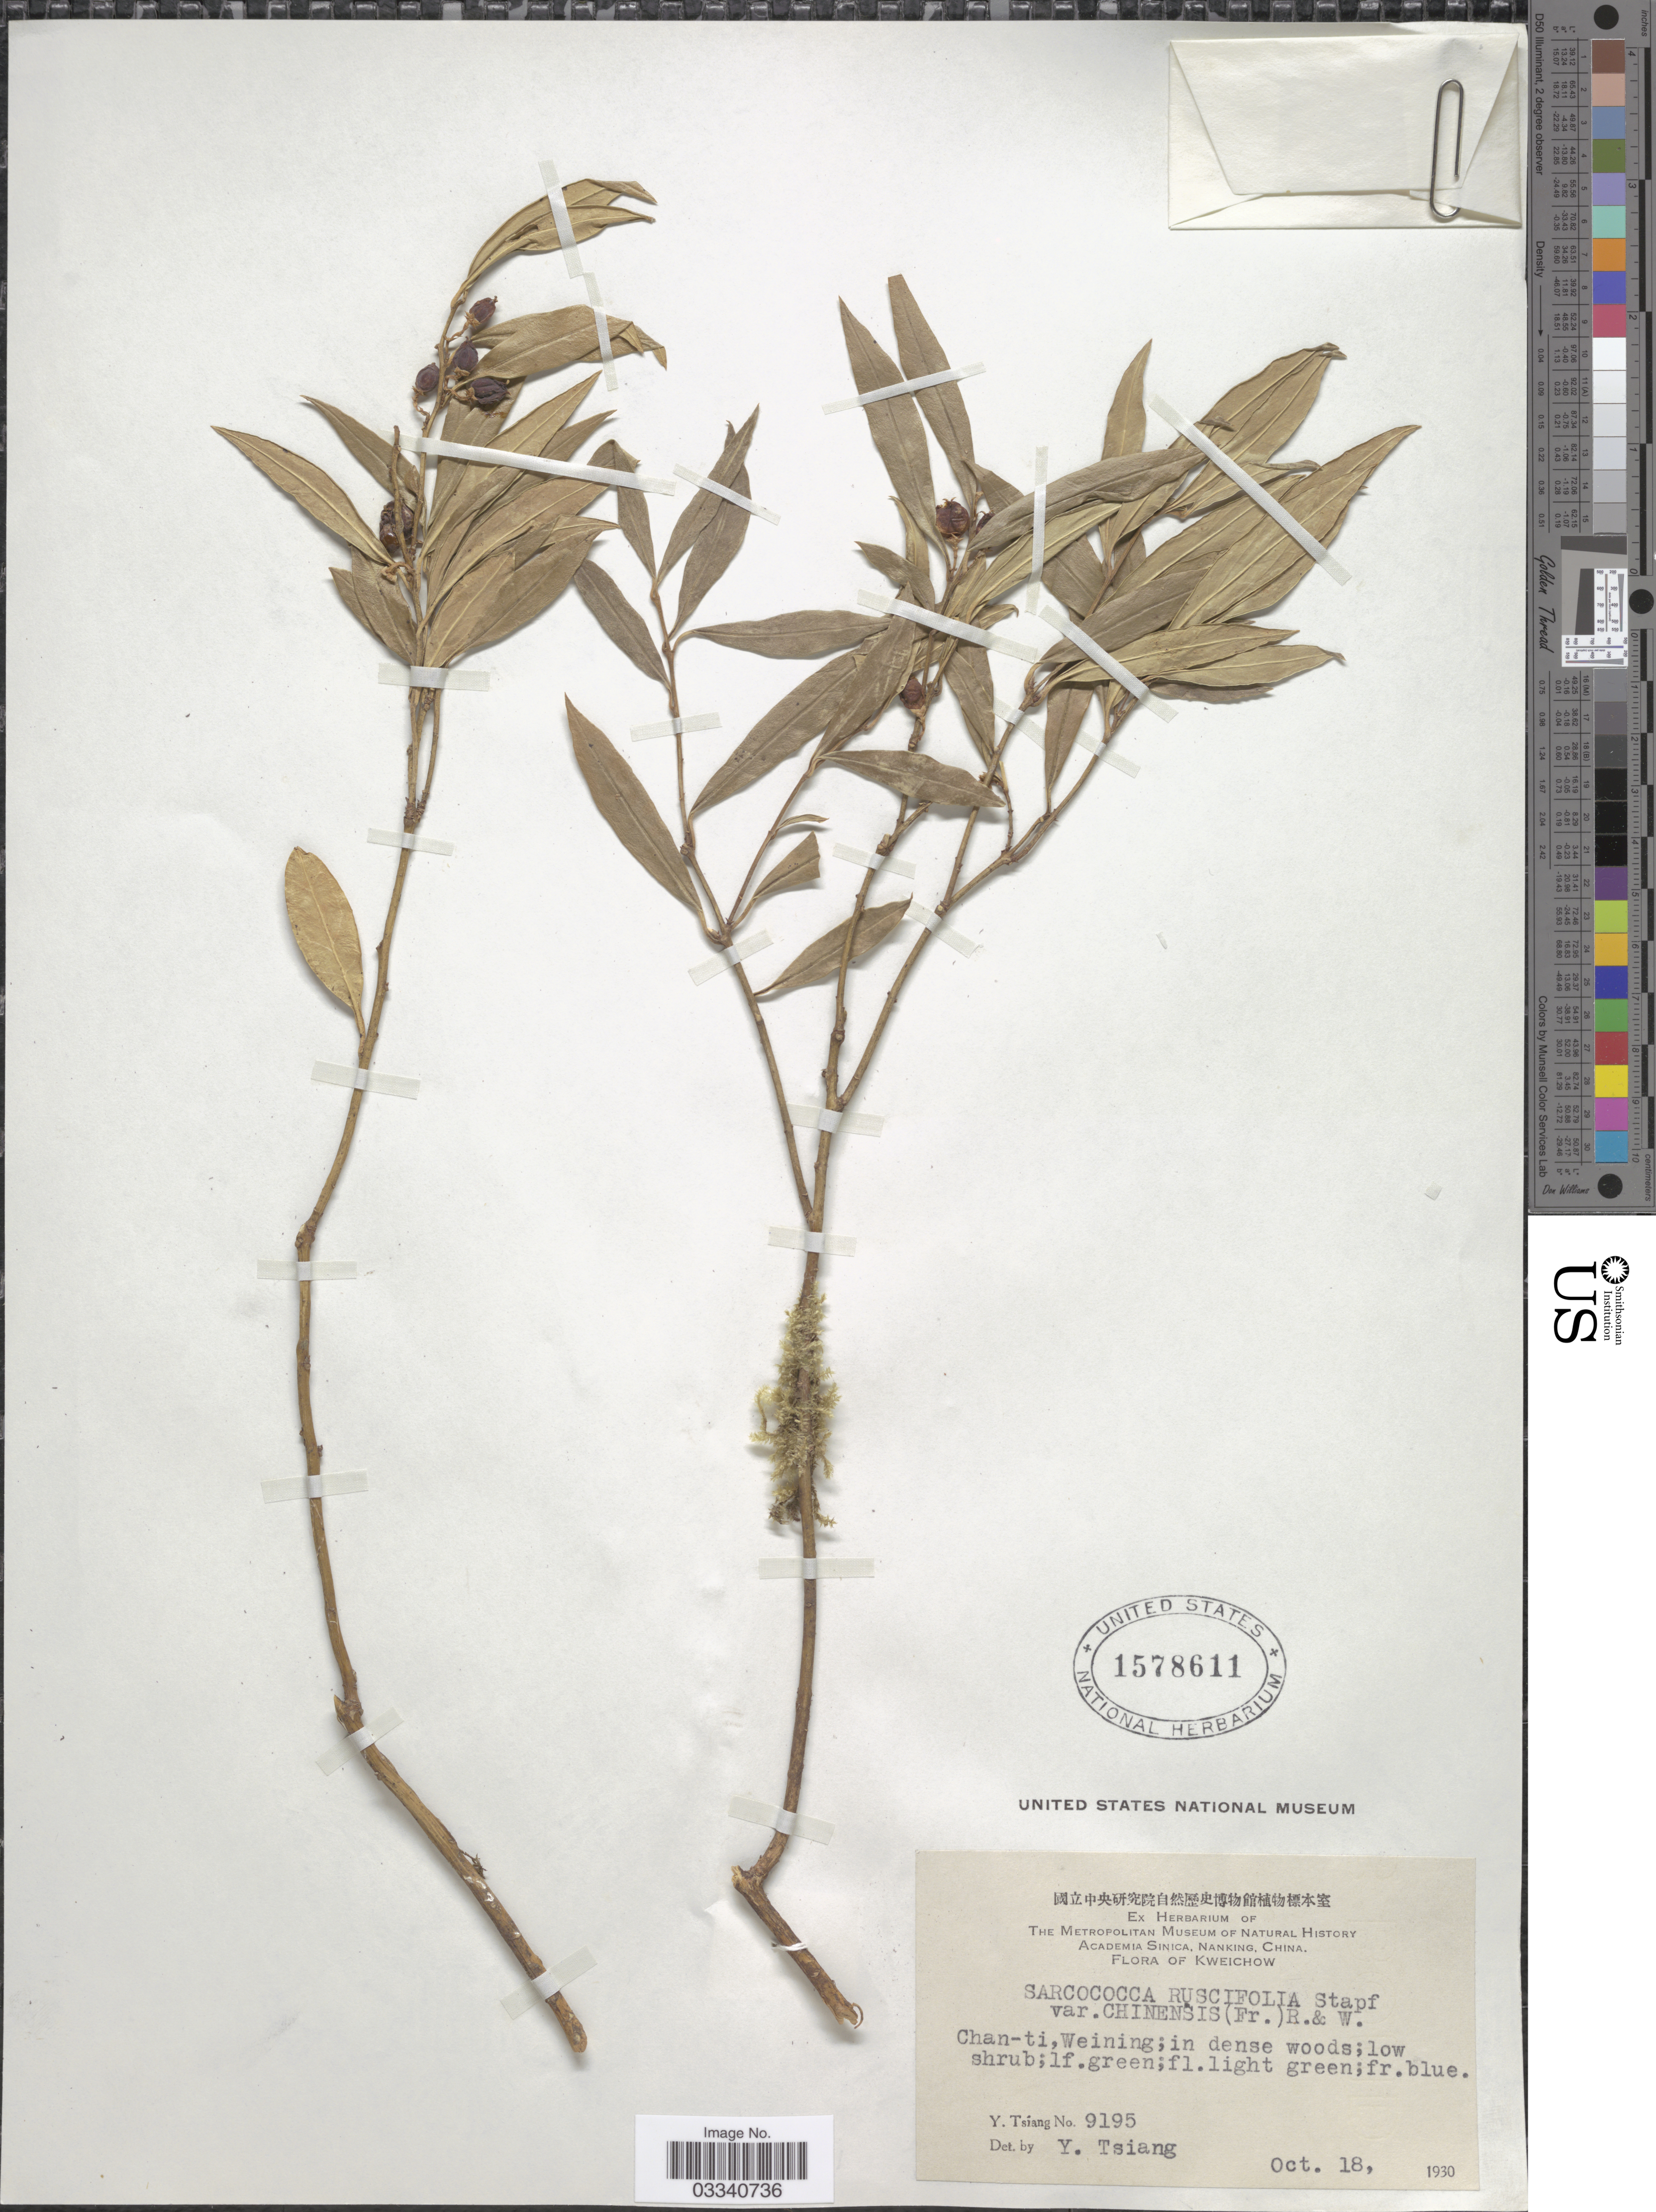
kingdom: Plantae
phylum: Tracheophyta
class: Magnoliopsida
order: Buxales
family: Buxaceae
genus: Sarcococca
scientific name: Sarcococca ruscifolia var. chinensis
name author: Rehder & E.H. Wilson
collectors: Y. Tsiang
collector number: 9195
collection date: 1930-10-18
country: China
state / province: Guizhou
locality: Kweichow. Chan-ti, Weining.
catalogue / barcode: US 1578611